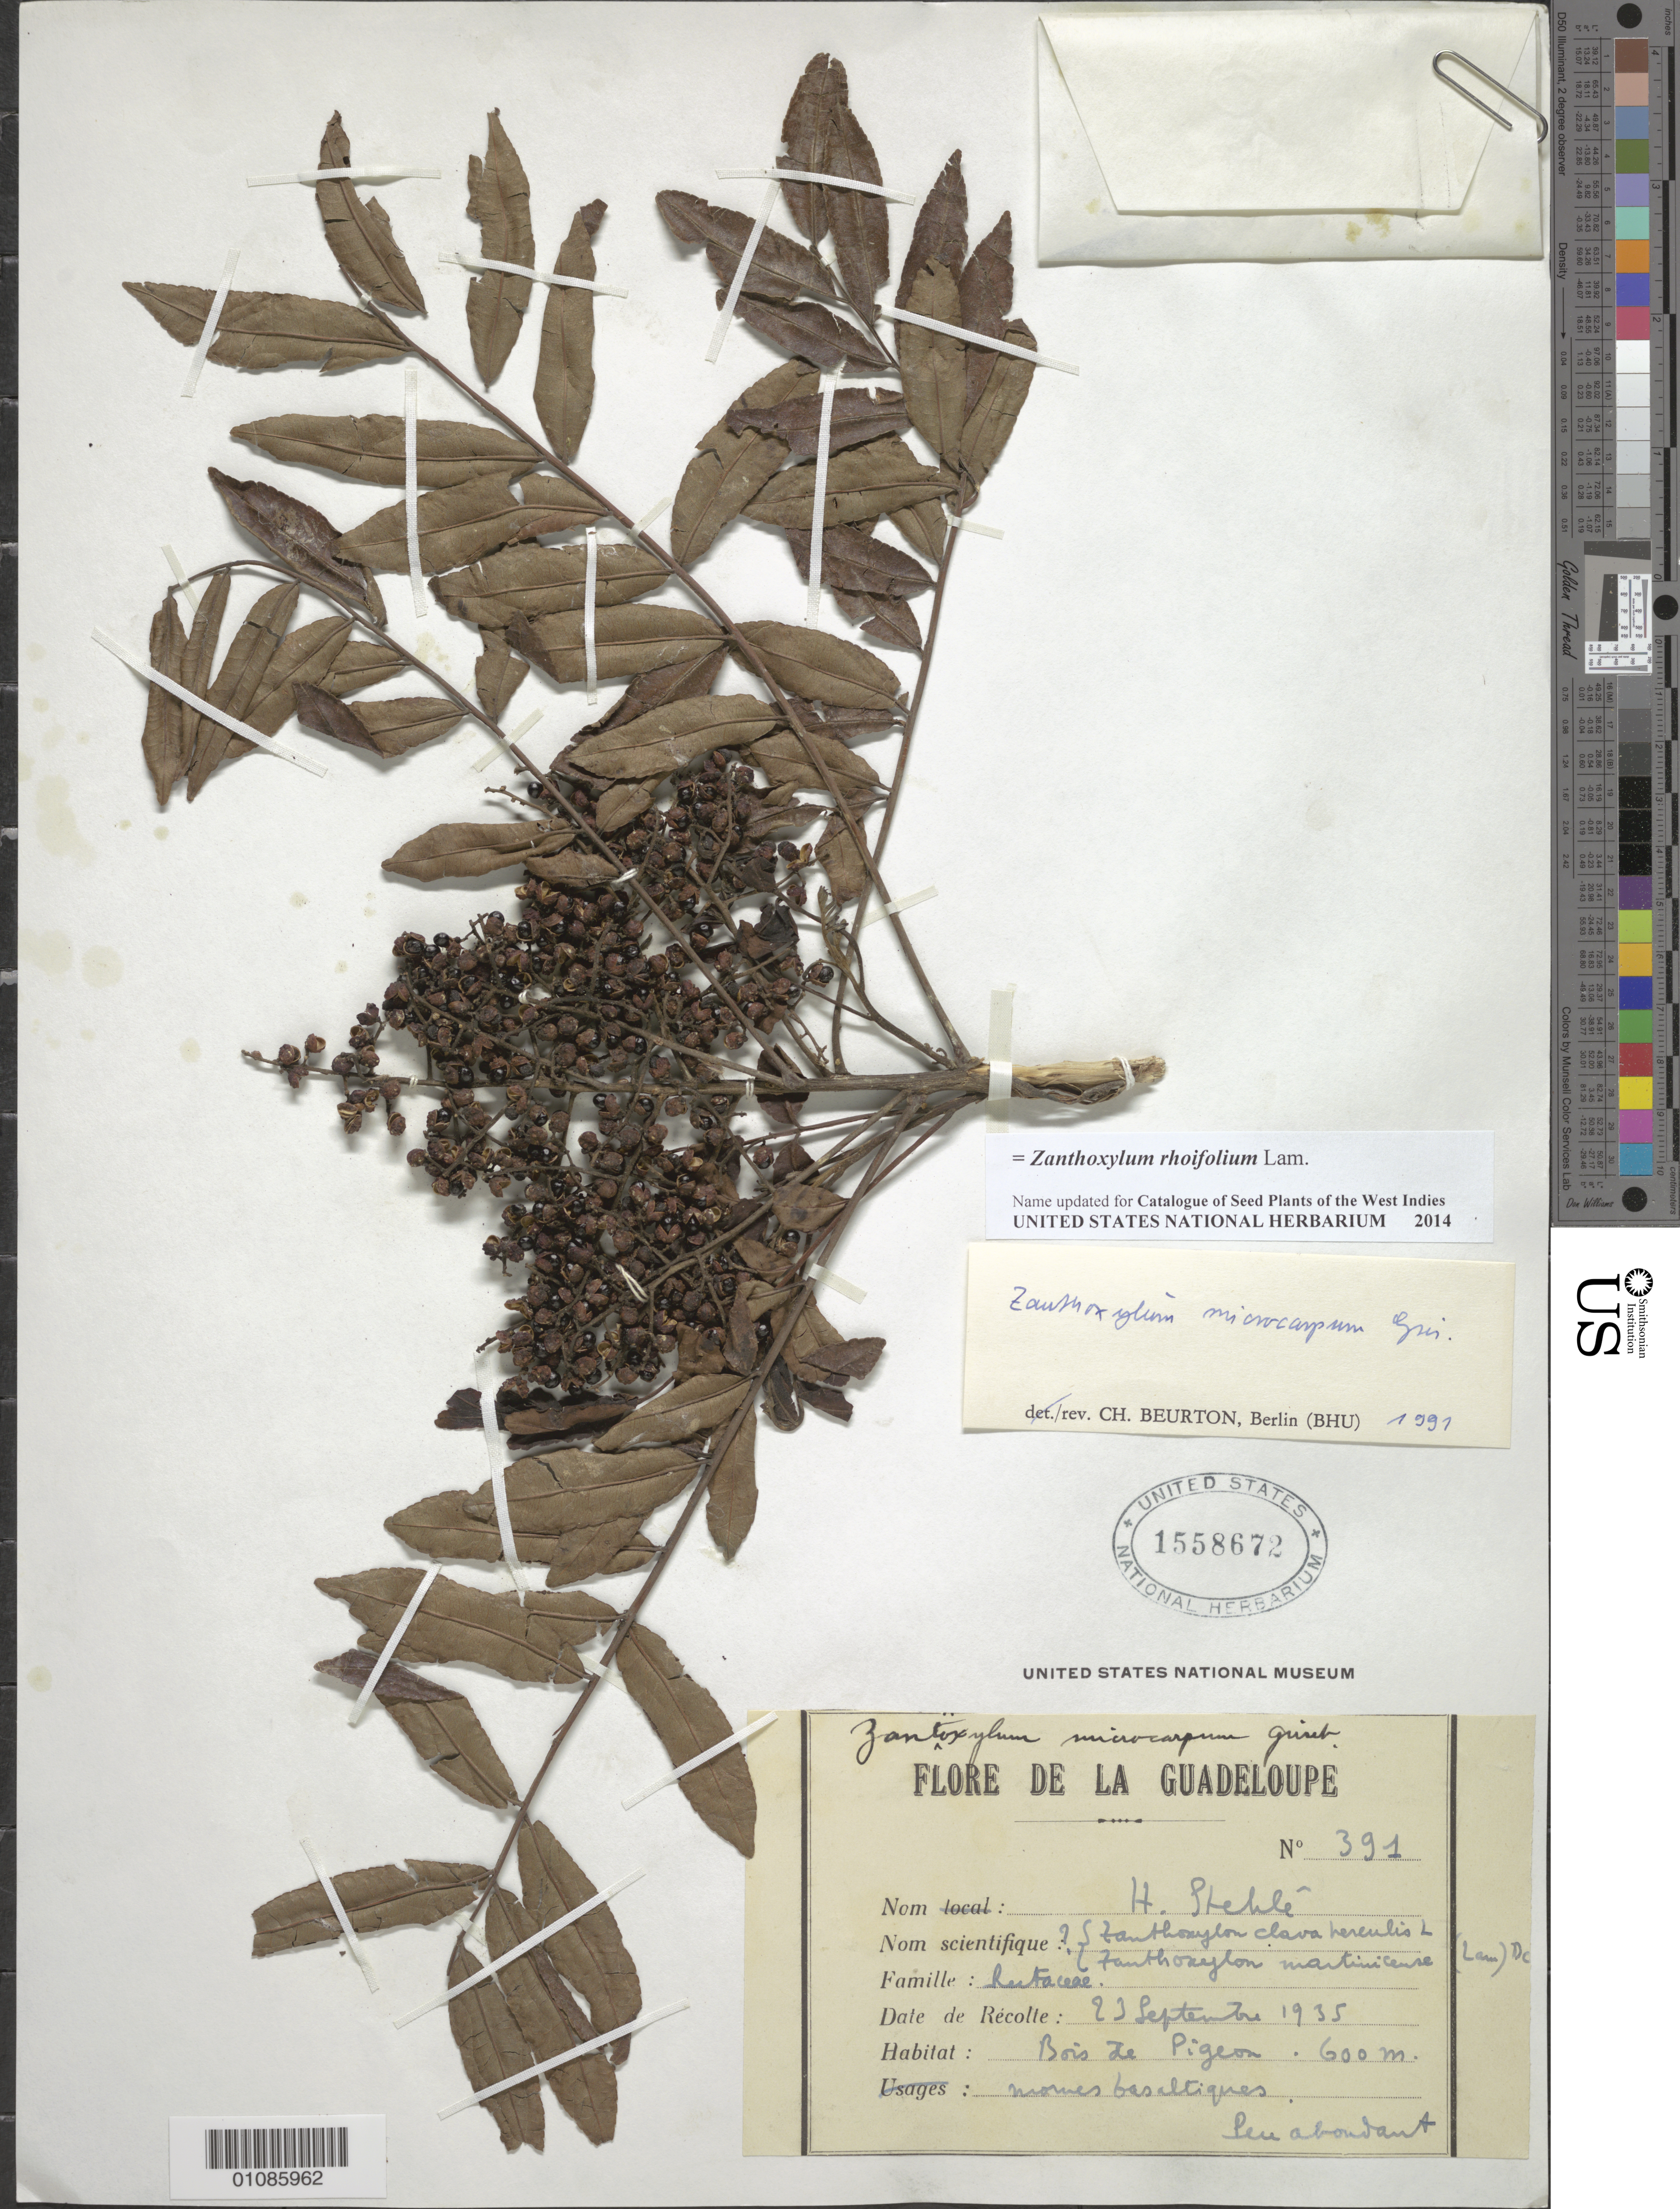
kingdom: Plantae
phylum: Tracheophyta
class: Magnoliopsida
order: Sapindales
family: Rutaceae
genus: Zanthoxylum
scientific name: Zanthoxylum rhoifolium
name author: Lam.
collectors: H. Stehlé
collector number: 391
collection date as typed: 23 Sep 1935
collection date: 1935-09-23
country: Guadeloupe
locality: Bois de Pigeon.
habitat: Mornes basaltiques.; peu abondant.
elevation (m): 600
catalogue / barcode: US 1558672